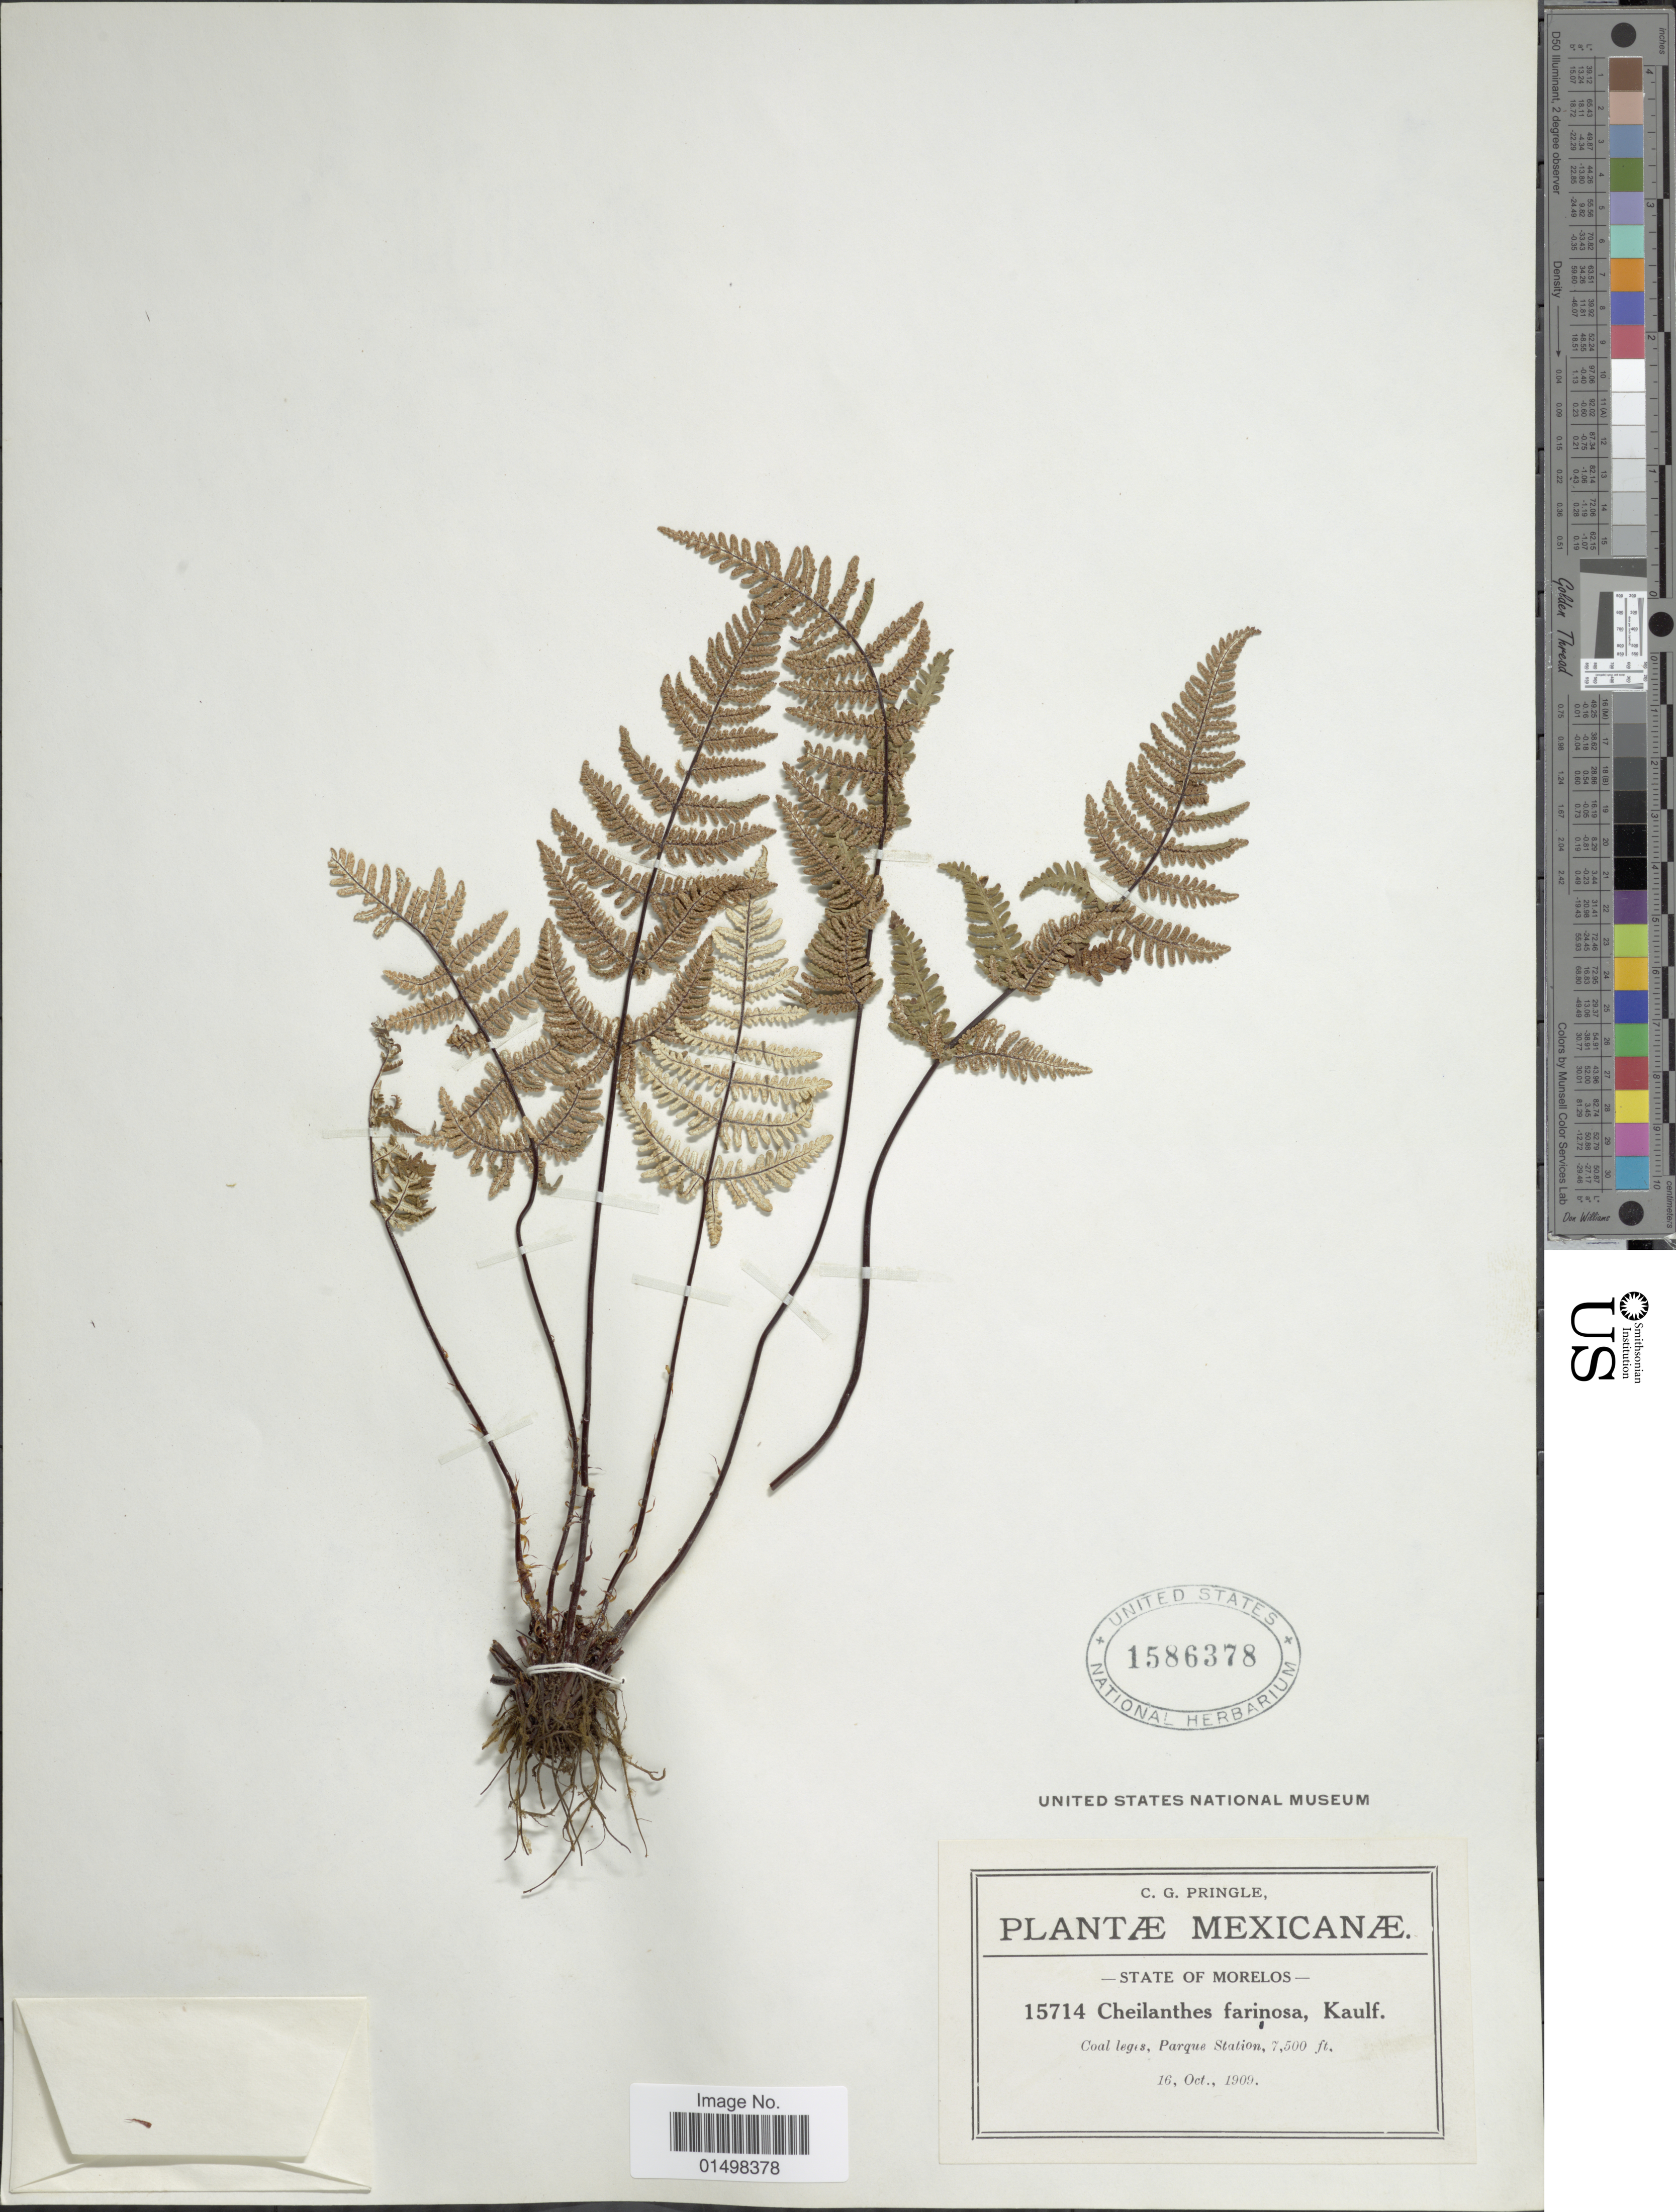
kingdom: Plantae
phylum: Tracheophyta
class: Polypodiopsida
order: Polypodiales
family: Pteridaceae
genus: Aleuritopteris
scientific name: Aleuritopteris farinosa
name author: (Forssk.) Fée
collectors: C. G. Pringle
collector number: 15714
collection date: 1909-10-16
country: Mexico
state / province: Morelos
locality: State of Morelos. Coals legis, Parque Station.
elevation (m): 2286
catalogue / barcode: US 1586378